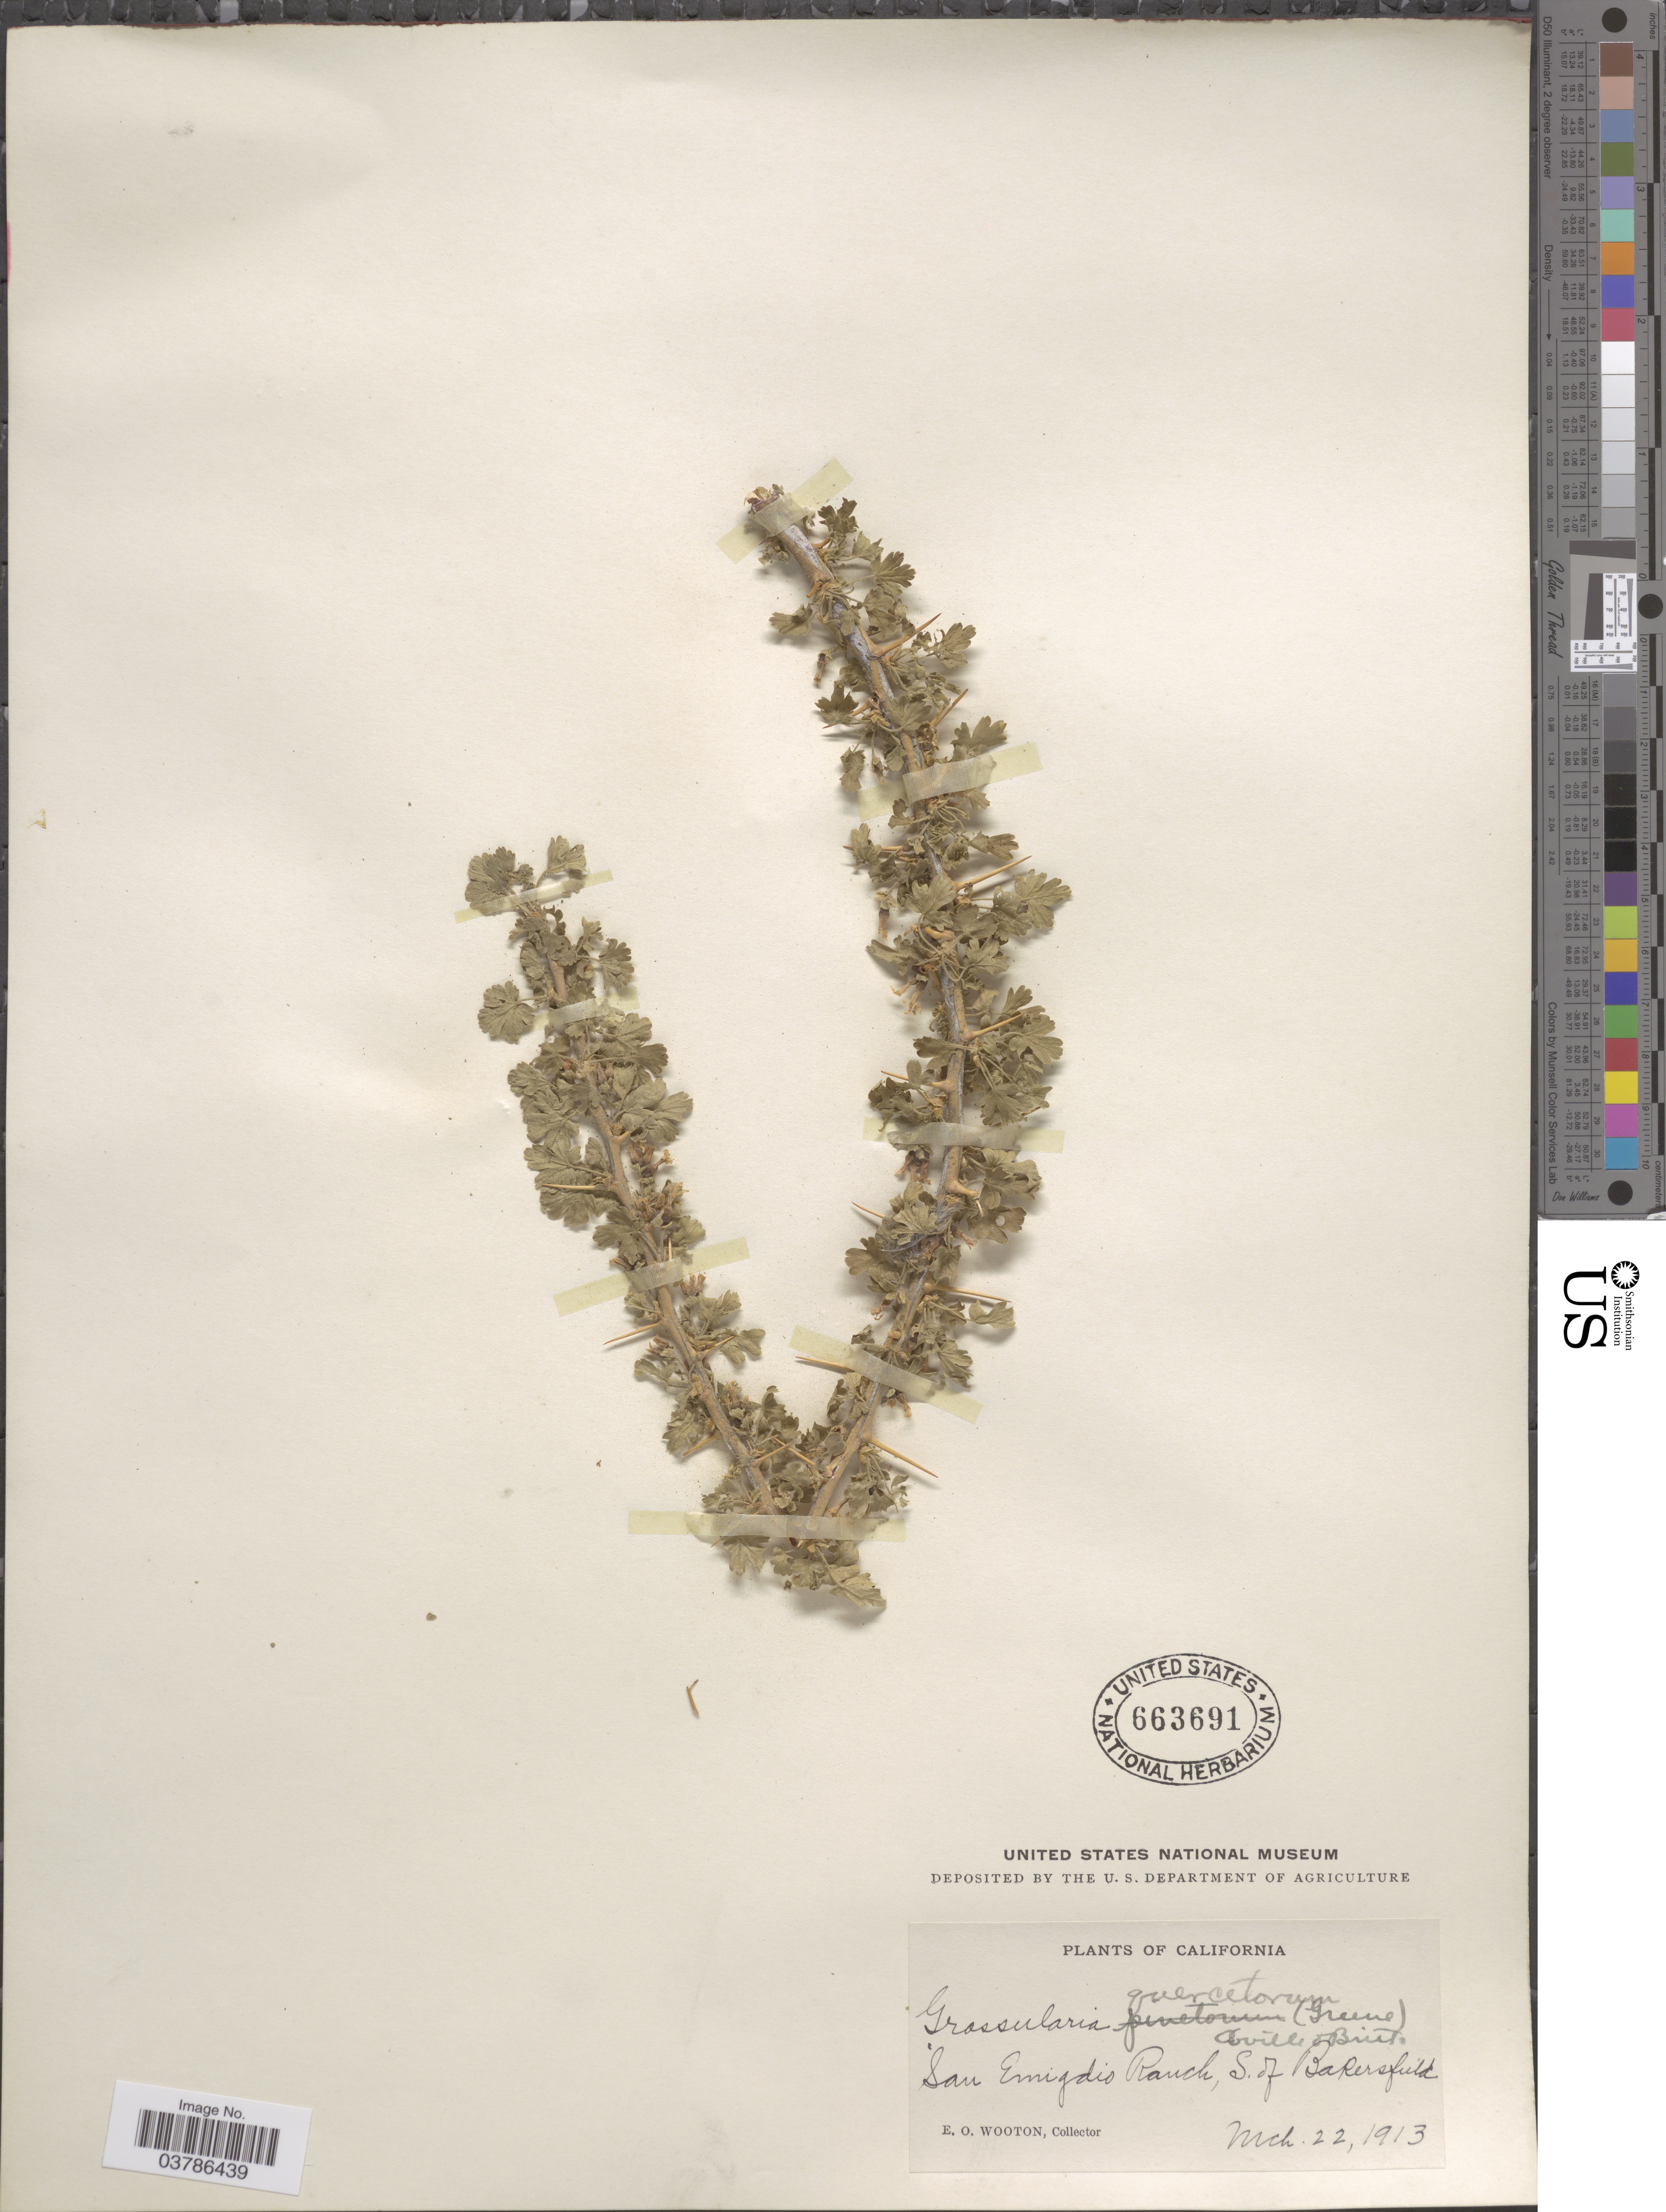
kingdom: Plantae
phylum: Tracheophyta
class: Magnoliopsida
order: Saxifragales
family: Grossulariaceae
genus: Ribes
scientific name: Ribes quercetorum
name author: Greene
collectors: E. O. Wooton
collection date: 1913-03-22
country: United States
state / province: California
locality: San Emigdio Ranch, S. of Bakersfield.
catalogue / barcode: US 663691